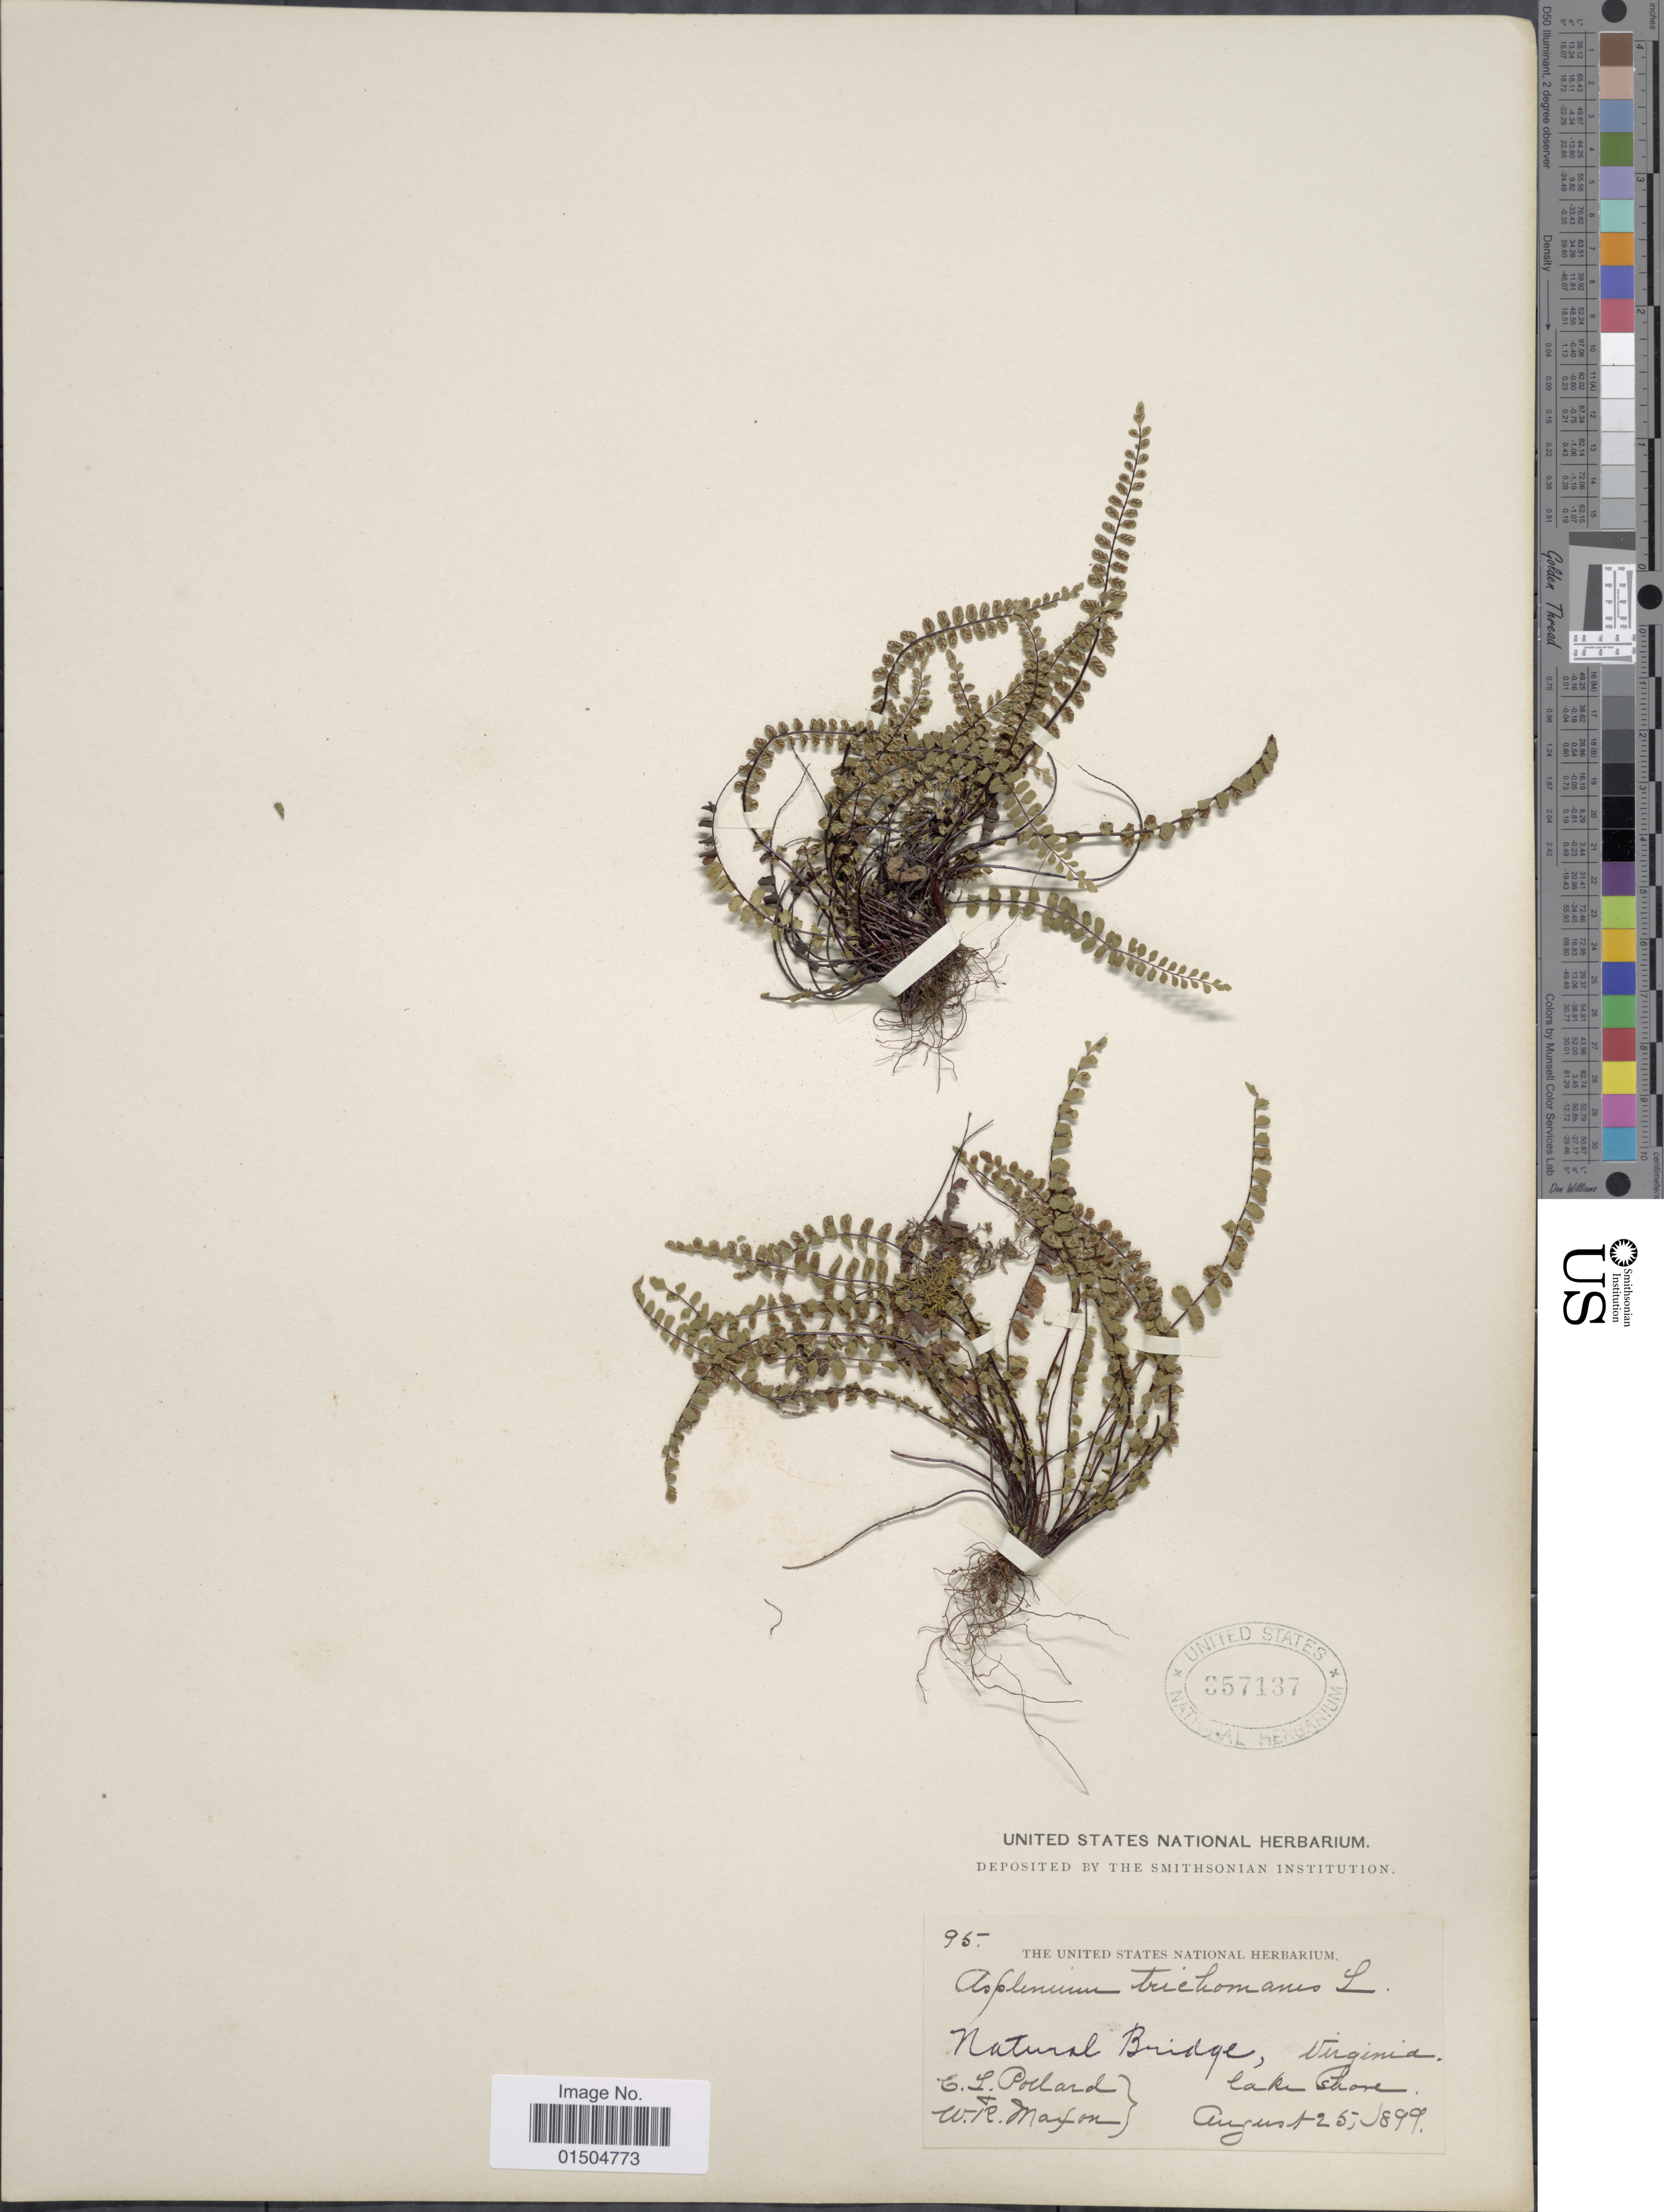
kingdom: Plantae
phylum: Tracheophyta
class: Polypodiopsida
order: Polypodiales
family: Aspleniaceae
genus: Asplenium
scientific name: Asplenium trichomanes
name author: L.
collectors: C. L. Pollard & W. R. Maxon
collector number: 95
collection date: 1899-08-25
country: United States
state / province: Virginia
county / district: Rockbridge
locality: Natural Bridge, lake shore.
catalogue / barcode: US 357137